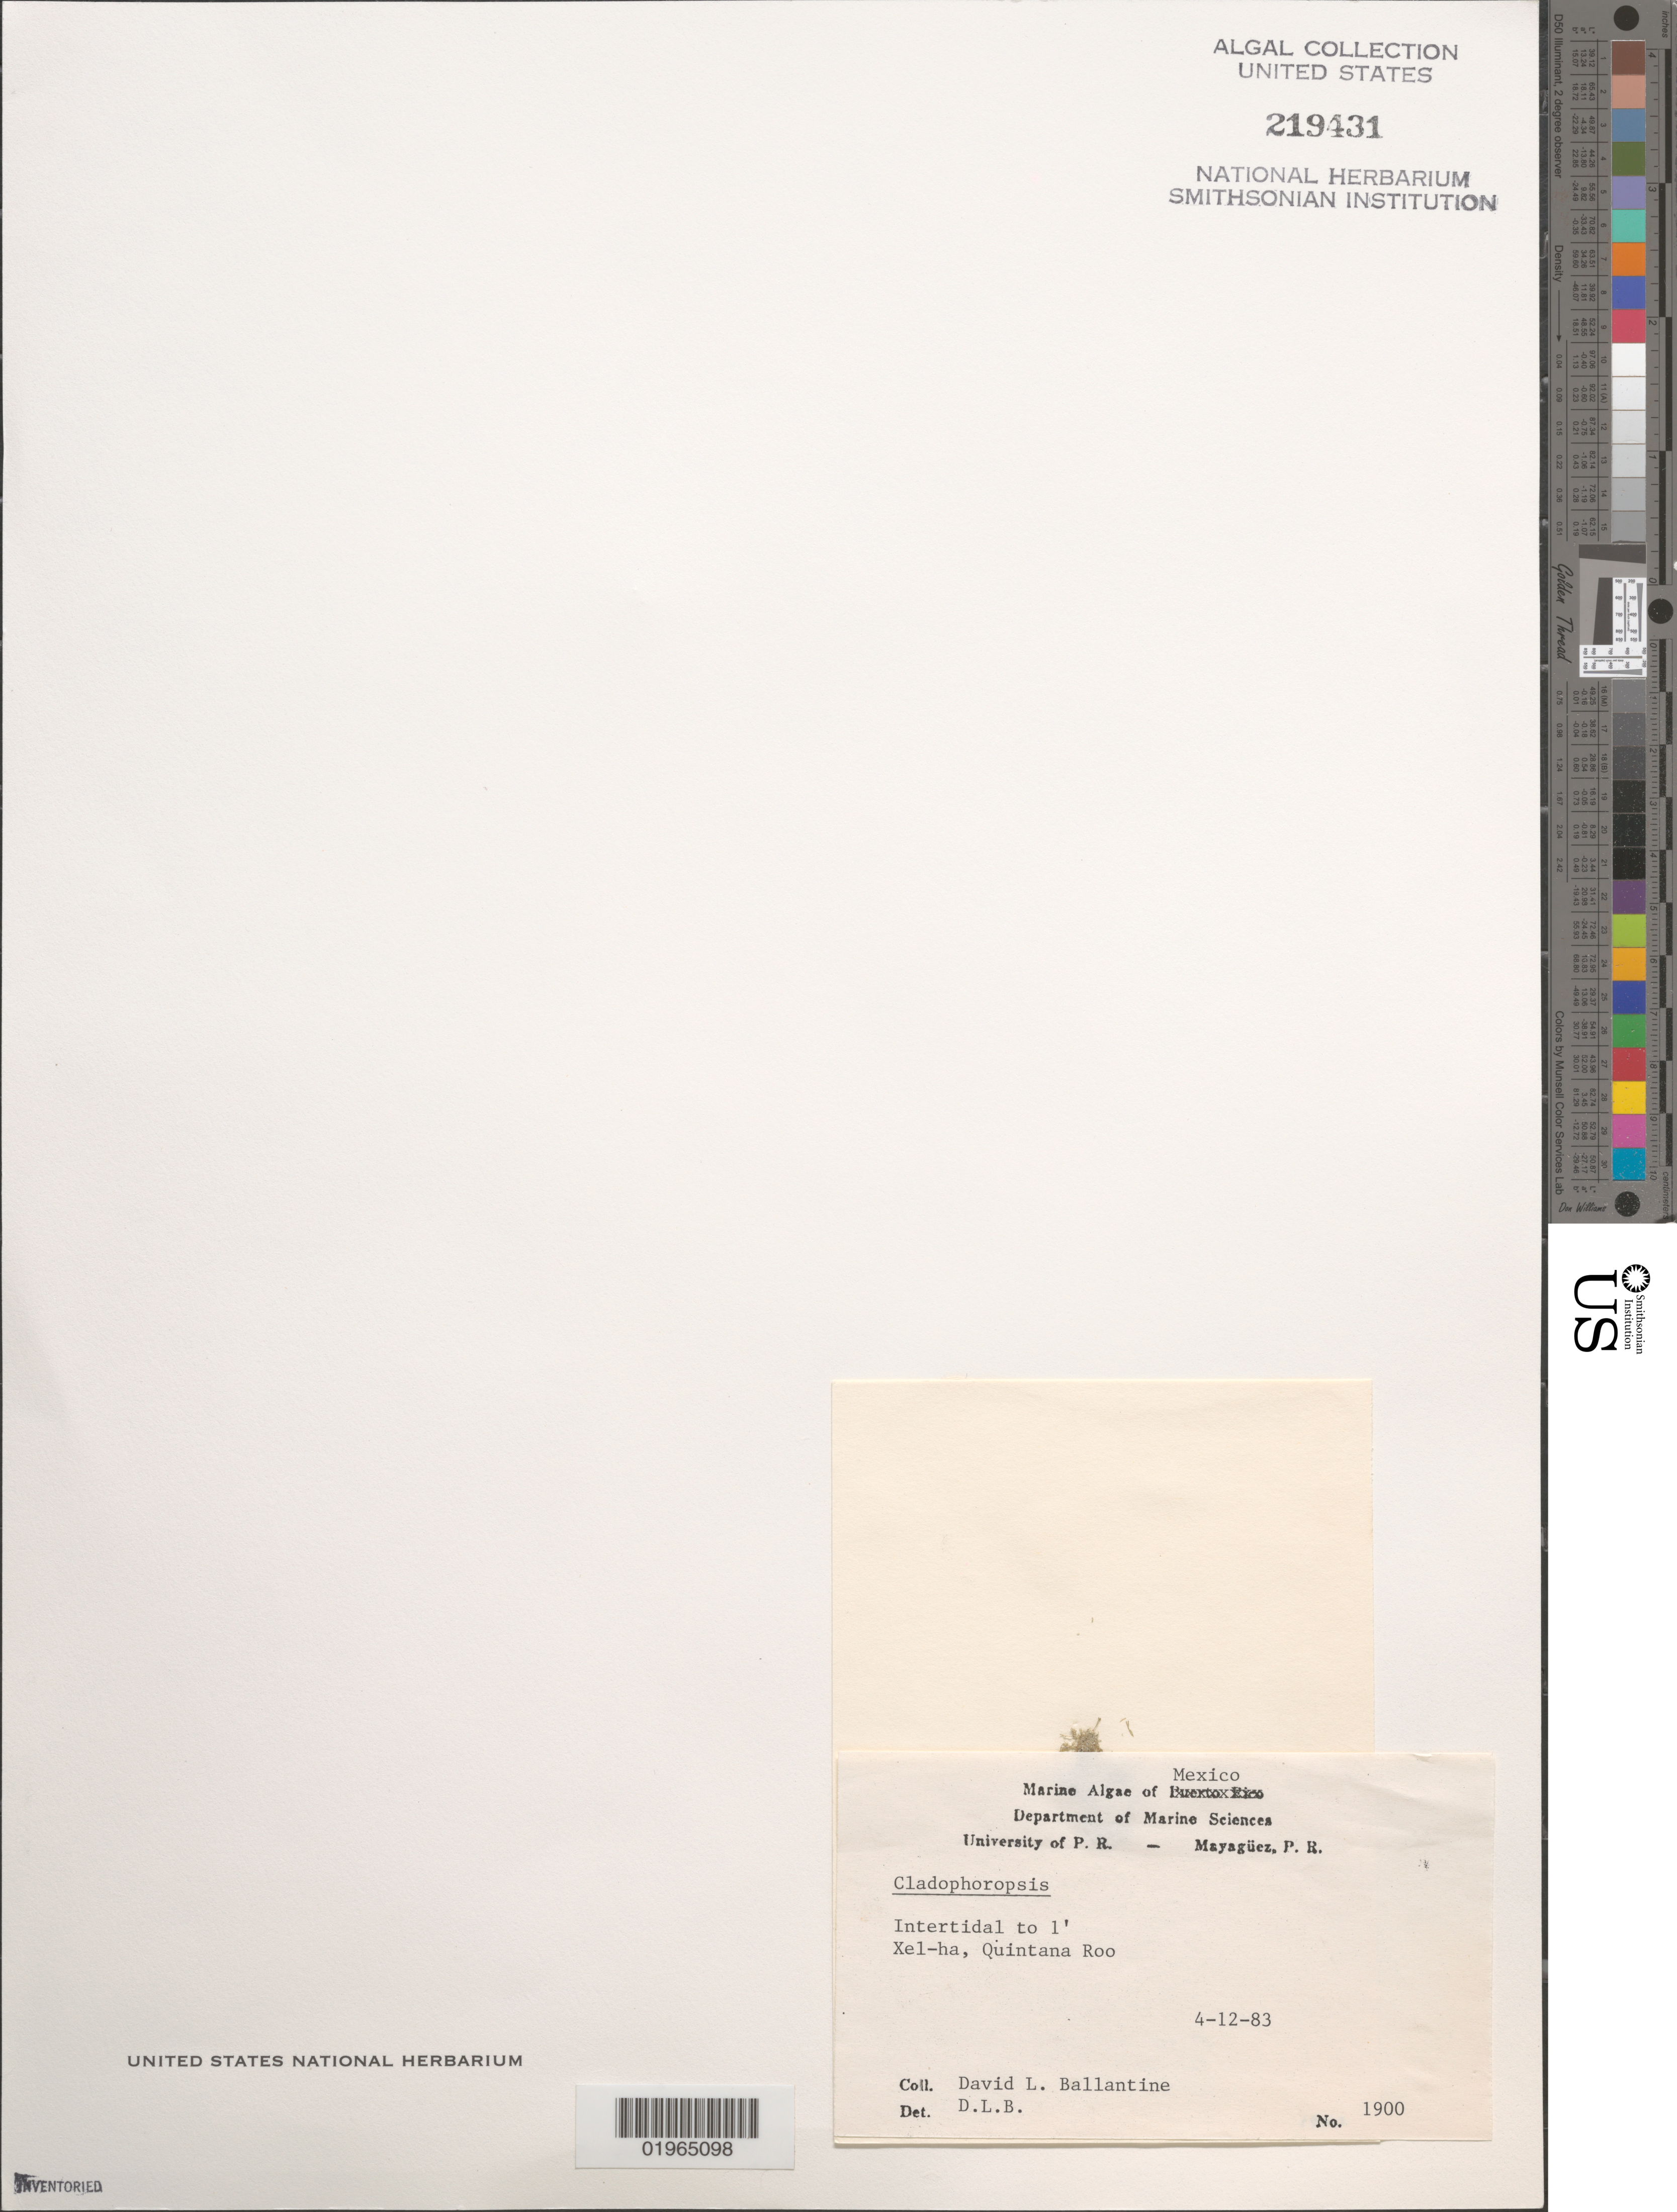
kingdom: Plantae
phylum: Chlorophyta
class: Ulvophyceae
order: Siphonocladales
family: Boodleaceae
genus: Cladophoropsis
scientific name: Cladophoropsis sp.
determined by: Ballantine, D. L.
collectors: D.L. Ballantine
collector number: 1900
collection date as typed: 12 Apr 1983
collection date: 1983-04-12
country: Mexico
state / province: Quintana Roo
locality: Xel-ha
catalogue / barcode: US 219431